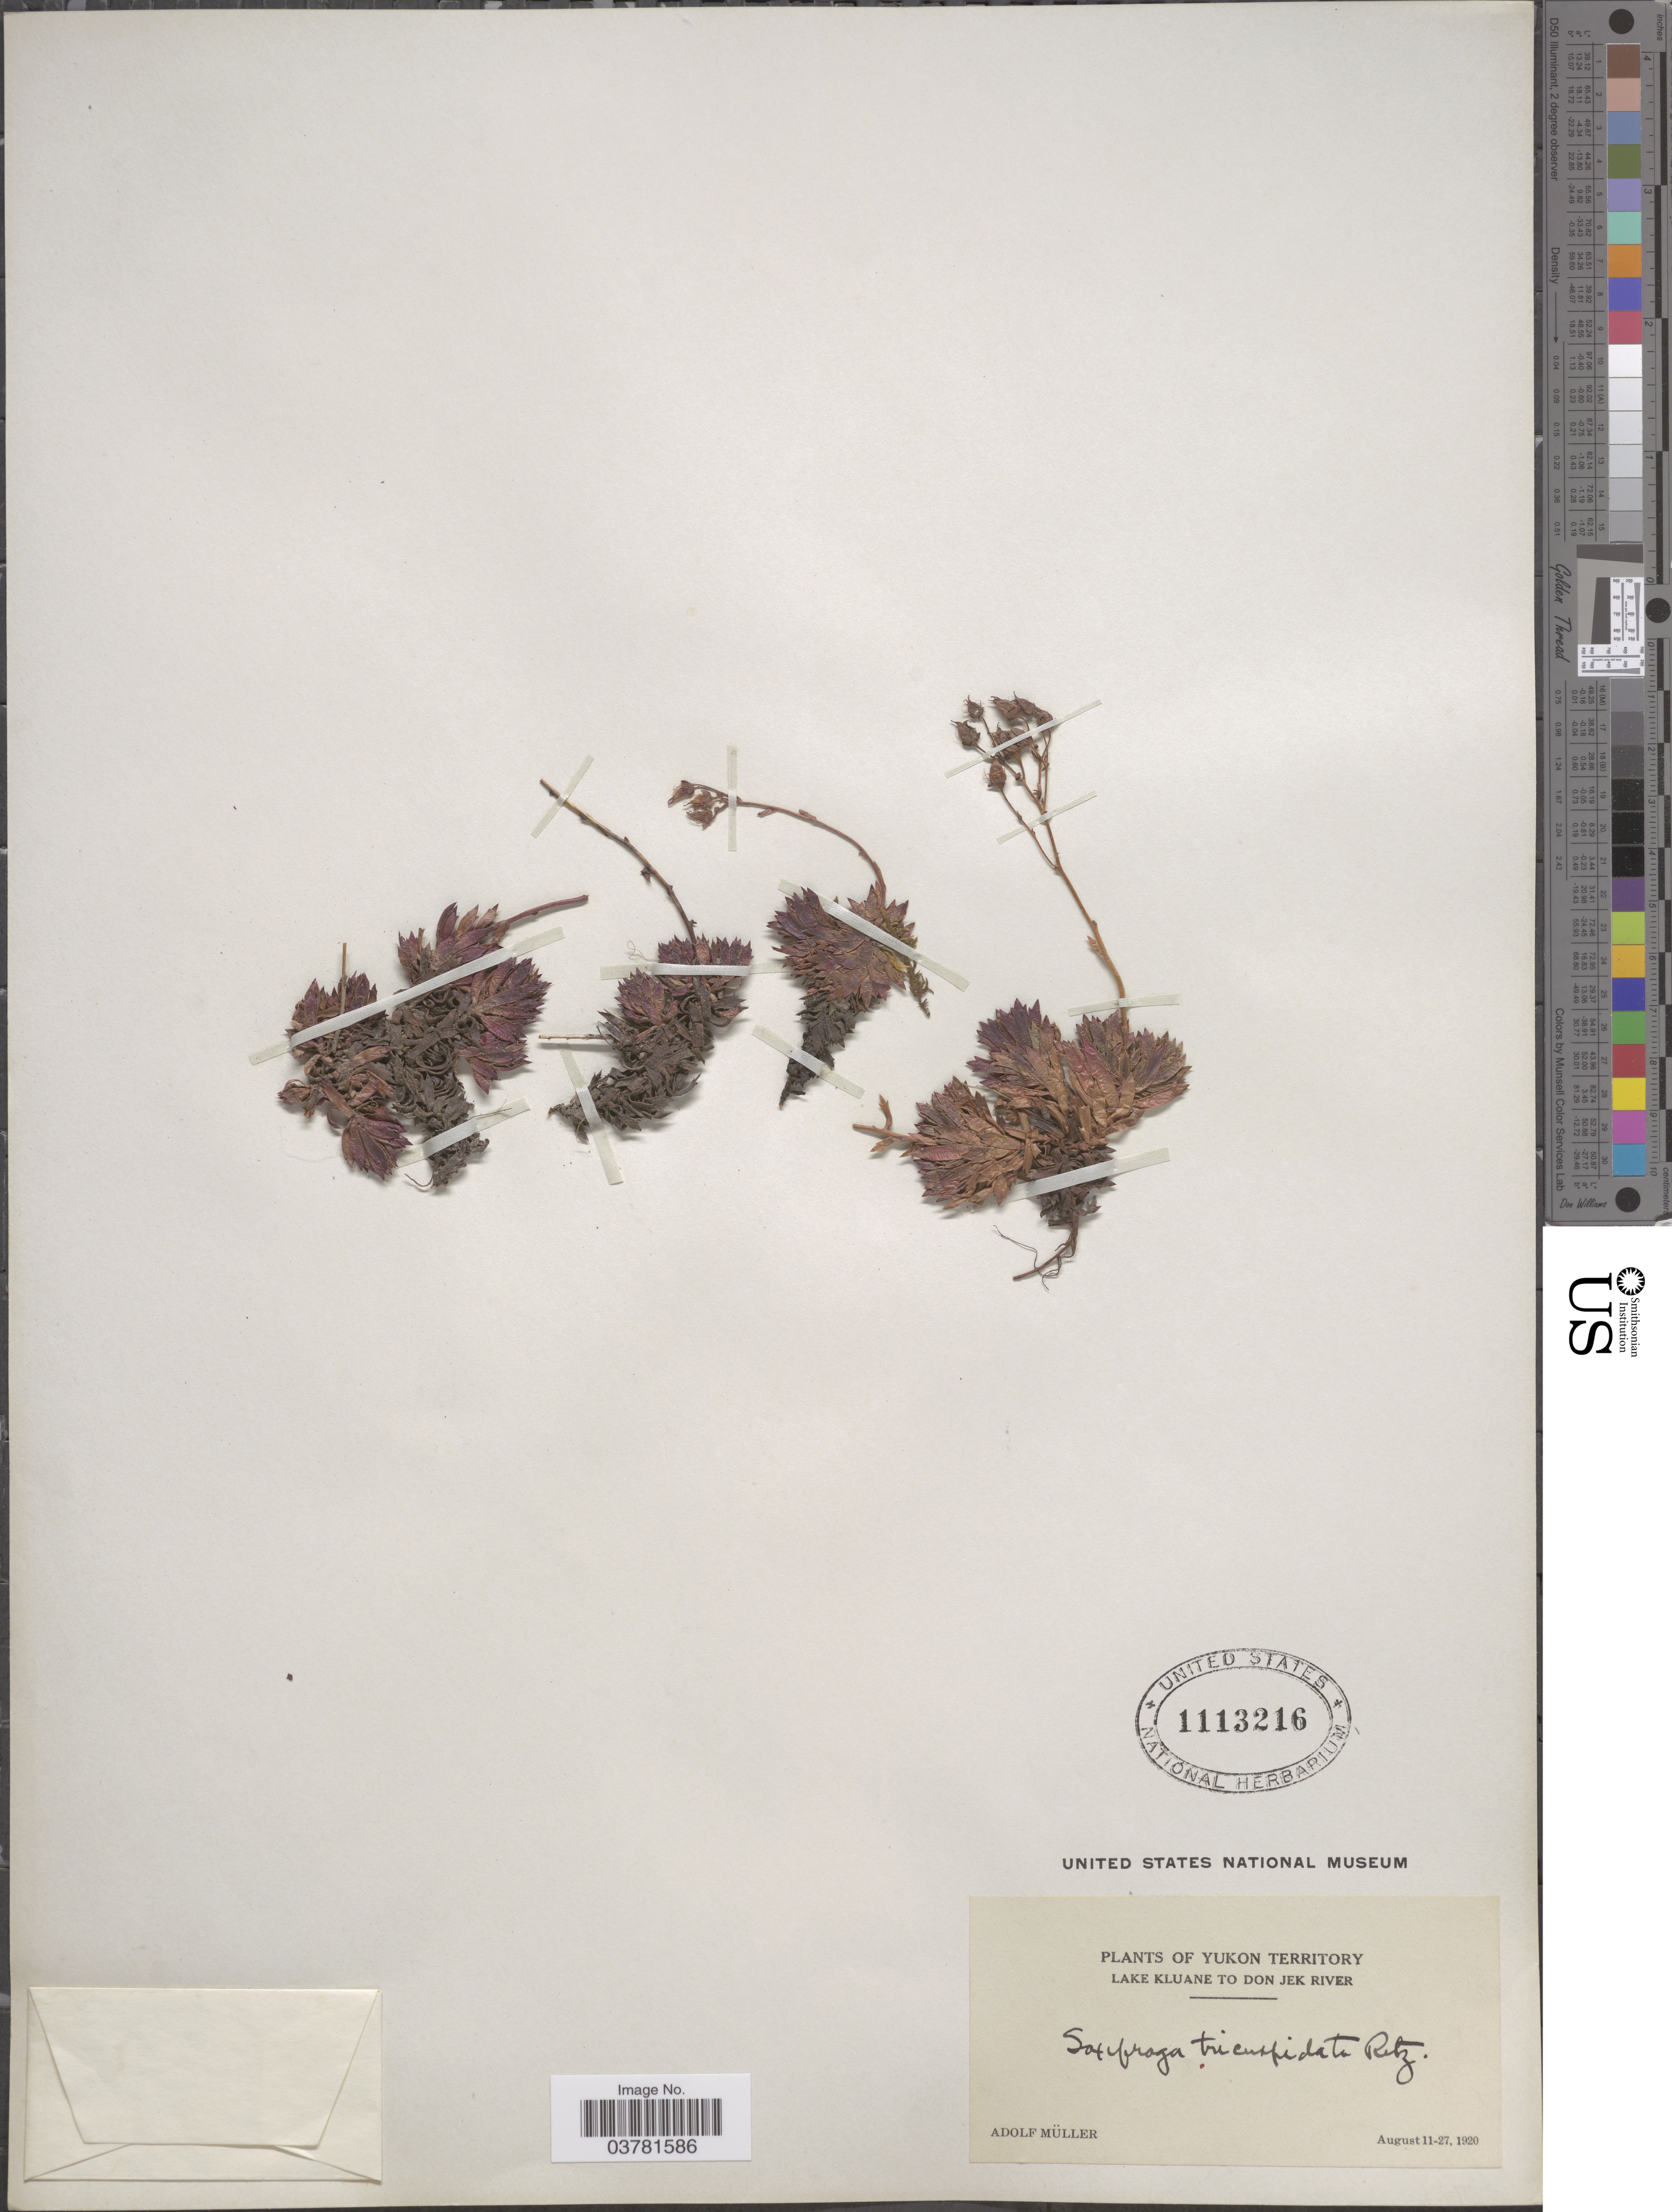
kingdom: Plantae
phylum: Tracheophyta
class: Magnoliopsida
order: Saxifragales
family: Saxifragaceae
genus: Saxifraga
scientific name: Saxifraga tricuspidata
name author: Rottb.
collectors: A. Muller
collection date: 1920-08-11/1920-08-27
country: Canada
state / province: Yukon Territory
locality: Lake Kluane to Don Jek River.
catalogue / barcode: US 1113216